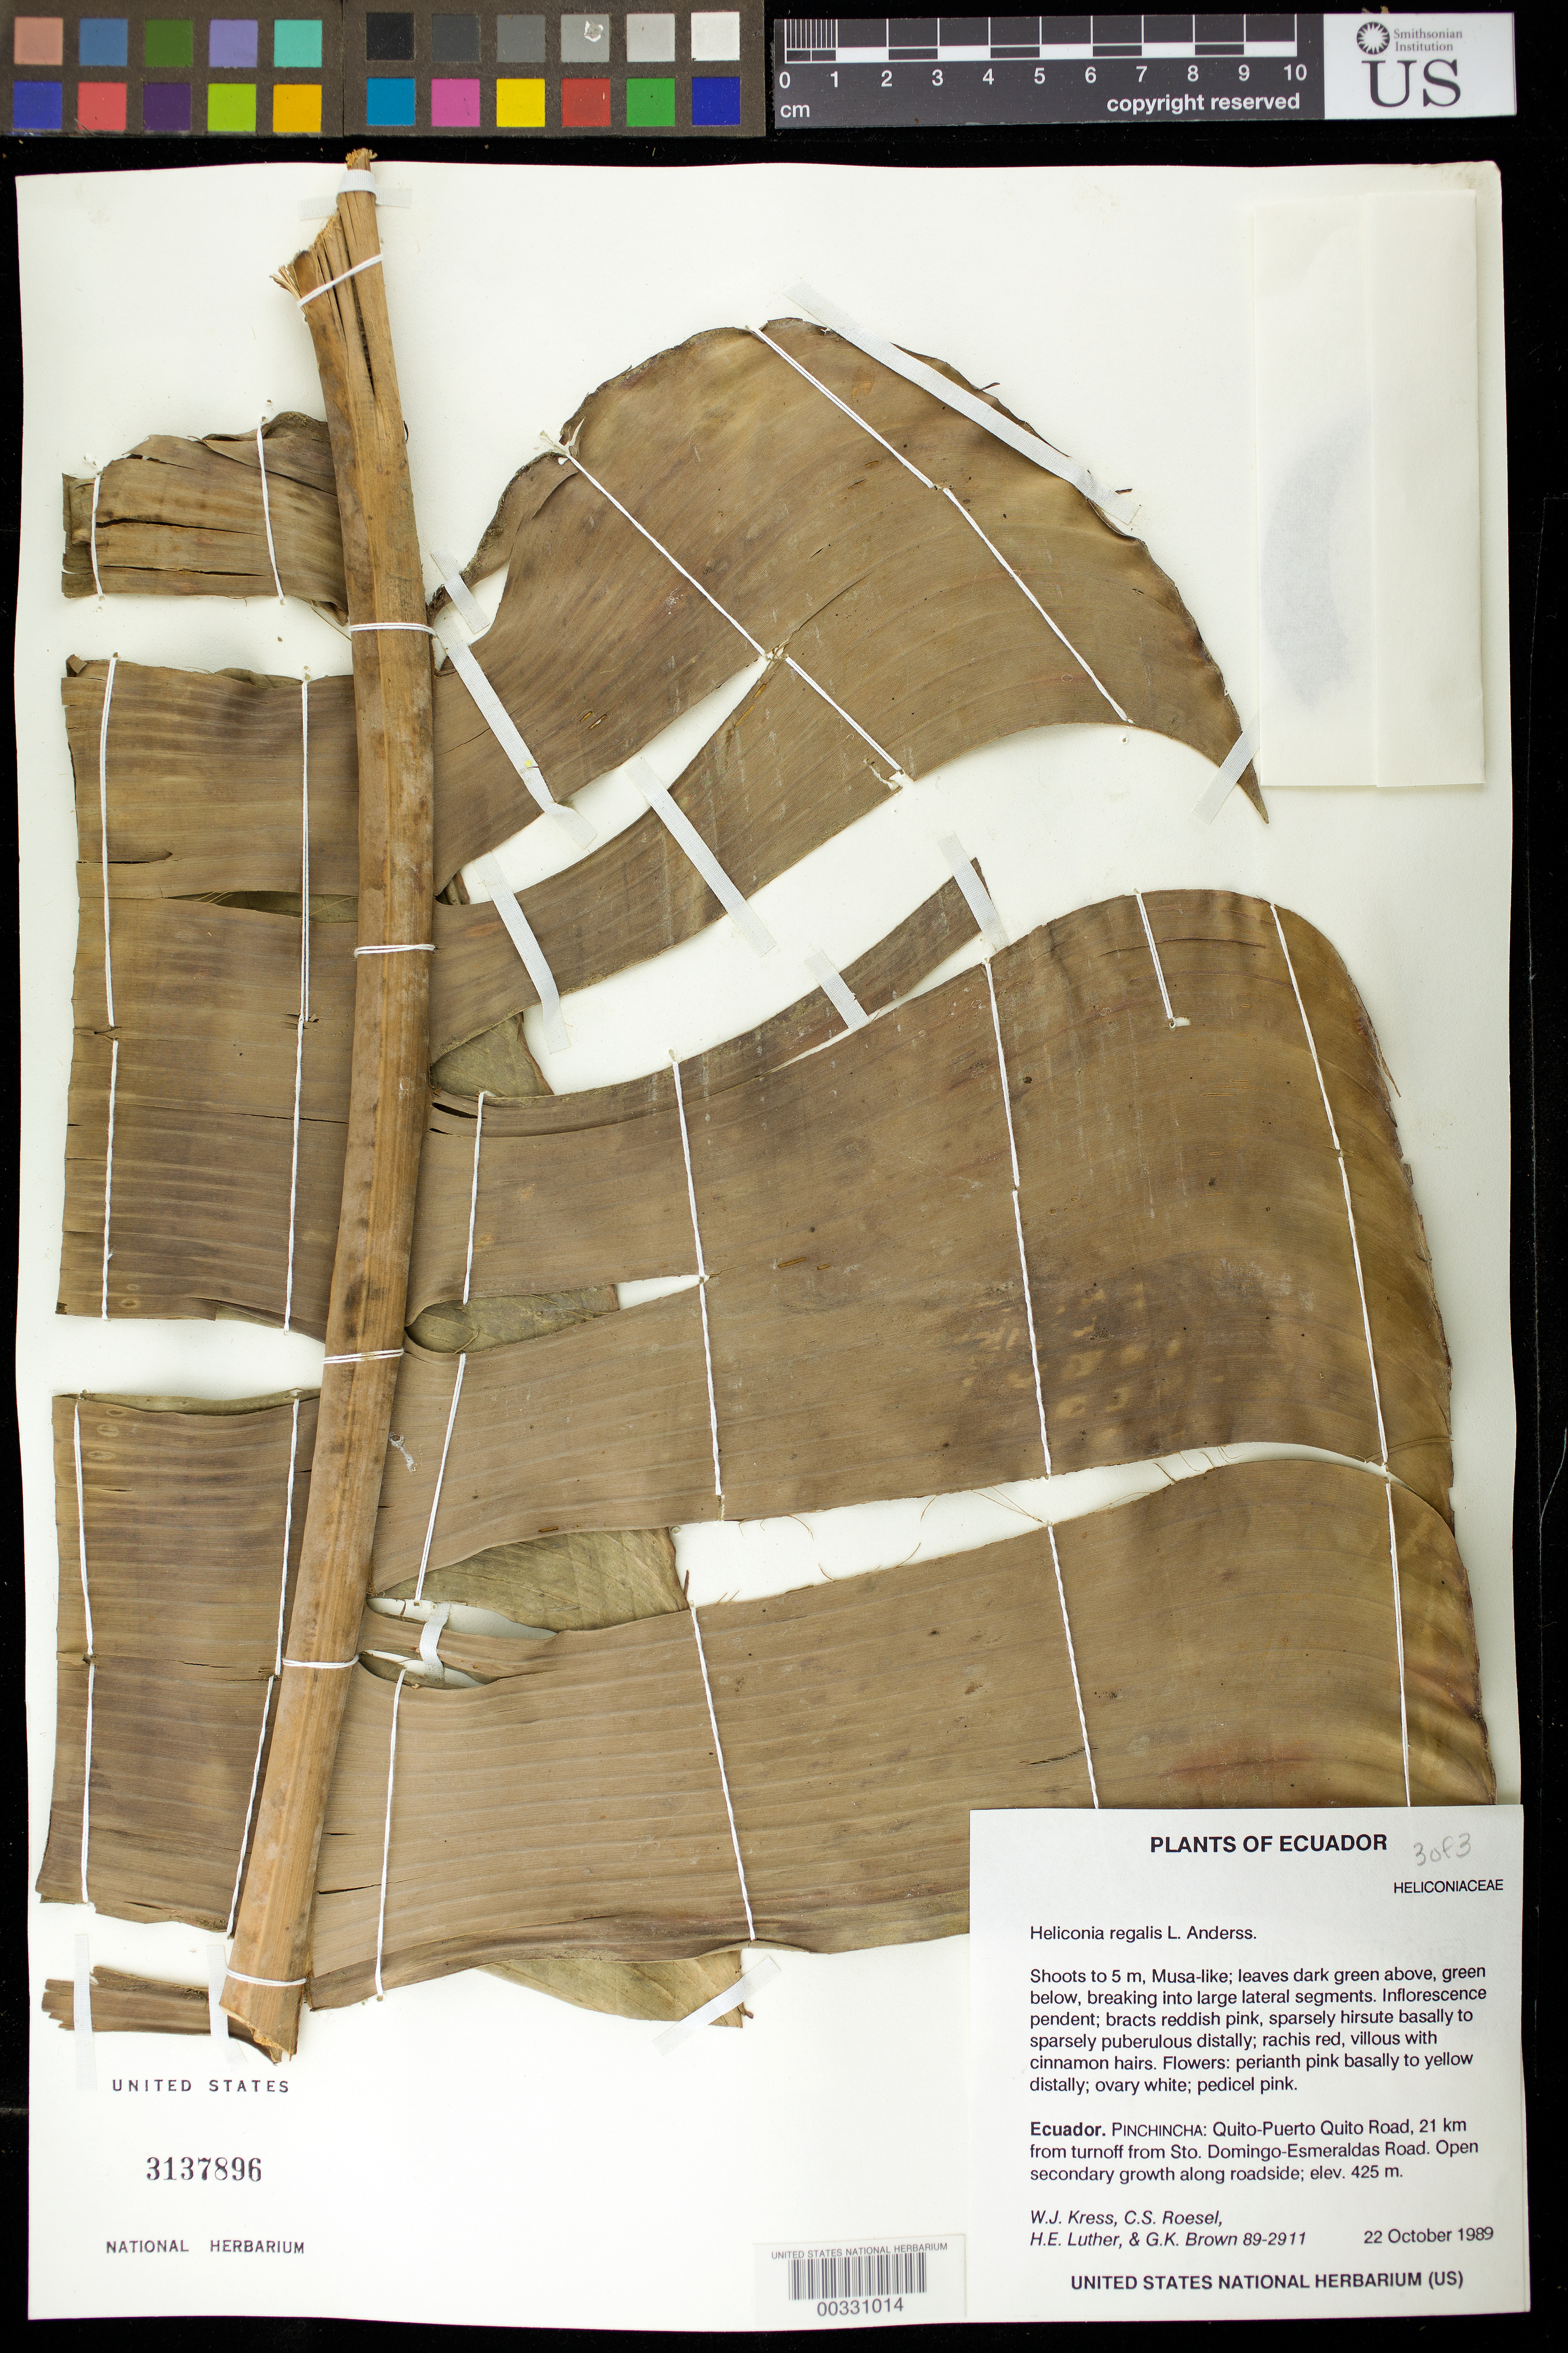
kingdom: Plantae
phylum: Tracheophyta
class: Liliopsida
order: Zingiberales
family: Heliconiaceae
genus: Heliconia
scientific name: Heliconia regalis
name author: L. Andersson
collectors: W. J. Kress, C. S. Roesel, Harry E. Luther & G. K. Brown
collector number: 89-2911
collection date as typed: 22 Oct 1989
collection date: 1989-10-22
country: Ecuador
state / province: Pichincha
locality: Quito-Puerto quito road, 21 km from turnoff from sto. domingo-Esmeraldas road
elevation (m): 425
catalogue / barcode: US 3137896